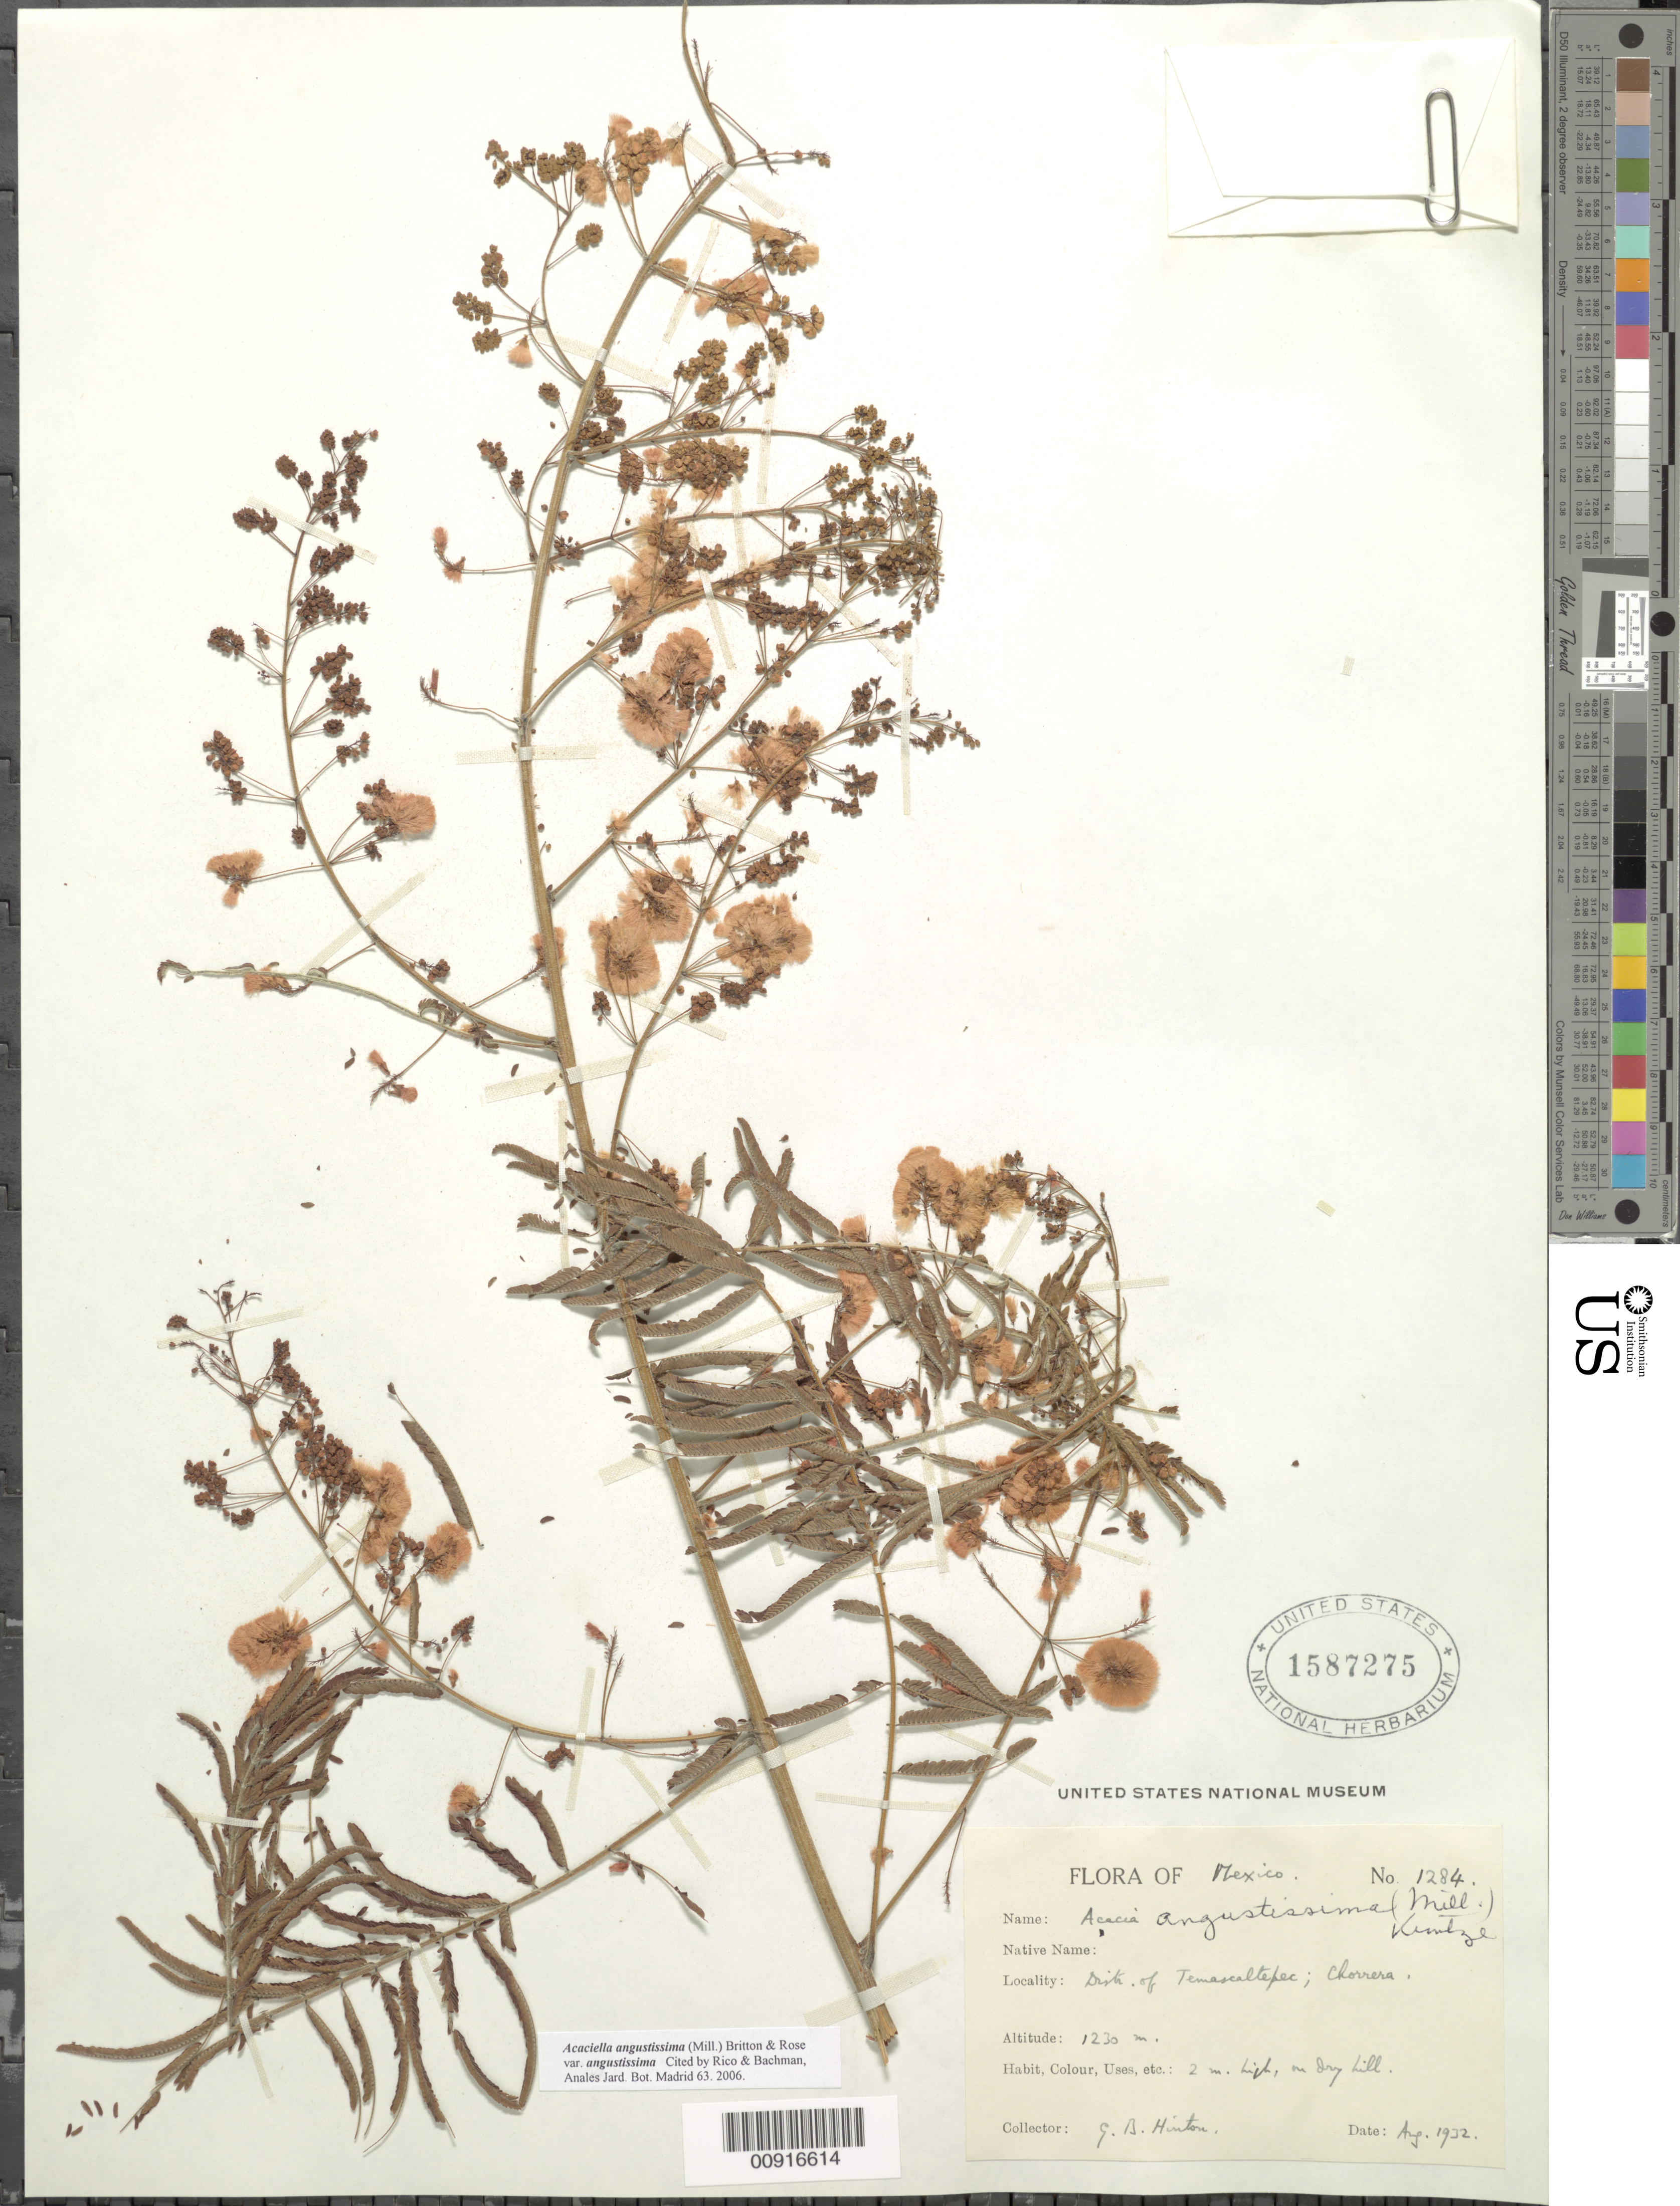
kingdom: Plantae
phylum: Tracheophyta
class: Magnoliopsida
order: Fabales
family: Fabaceae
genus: Acaciella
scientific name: Acaciella angustissima var. angustissima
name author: (Mill.) Britton & Rose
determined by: Rico, L.; Bachman, --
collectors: G. B. Hinton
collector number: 1284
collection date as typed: Aug 1932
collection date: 1932-08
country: Mexico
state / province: México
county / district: Temascaltepec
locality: State of Mexico: District of Temascaltepec: Chorrera.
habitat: On dry hill.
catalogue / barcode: US 1587275